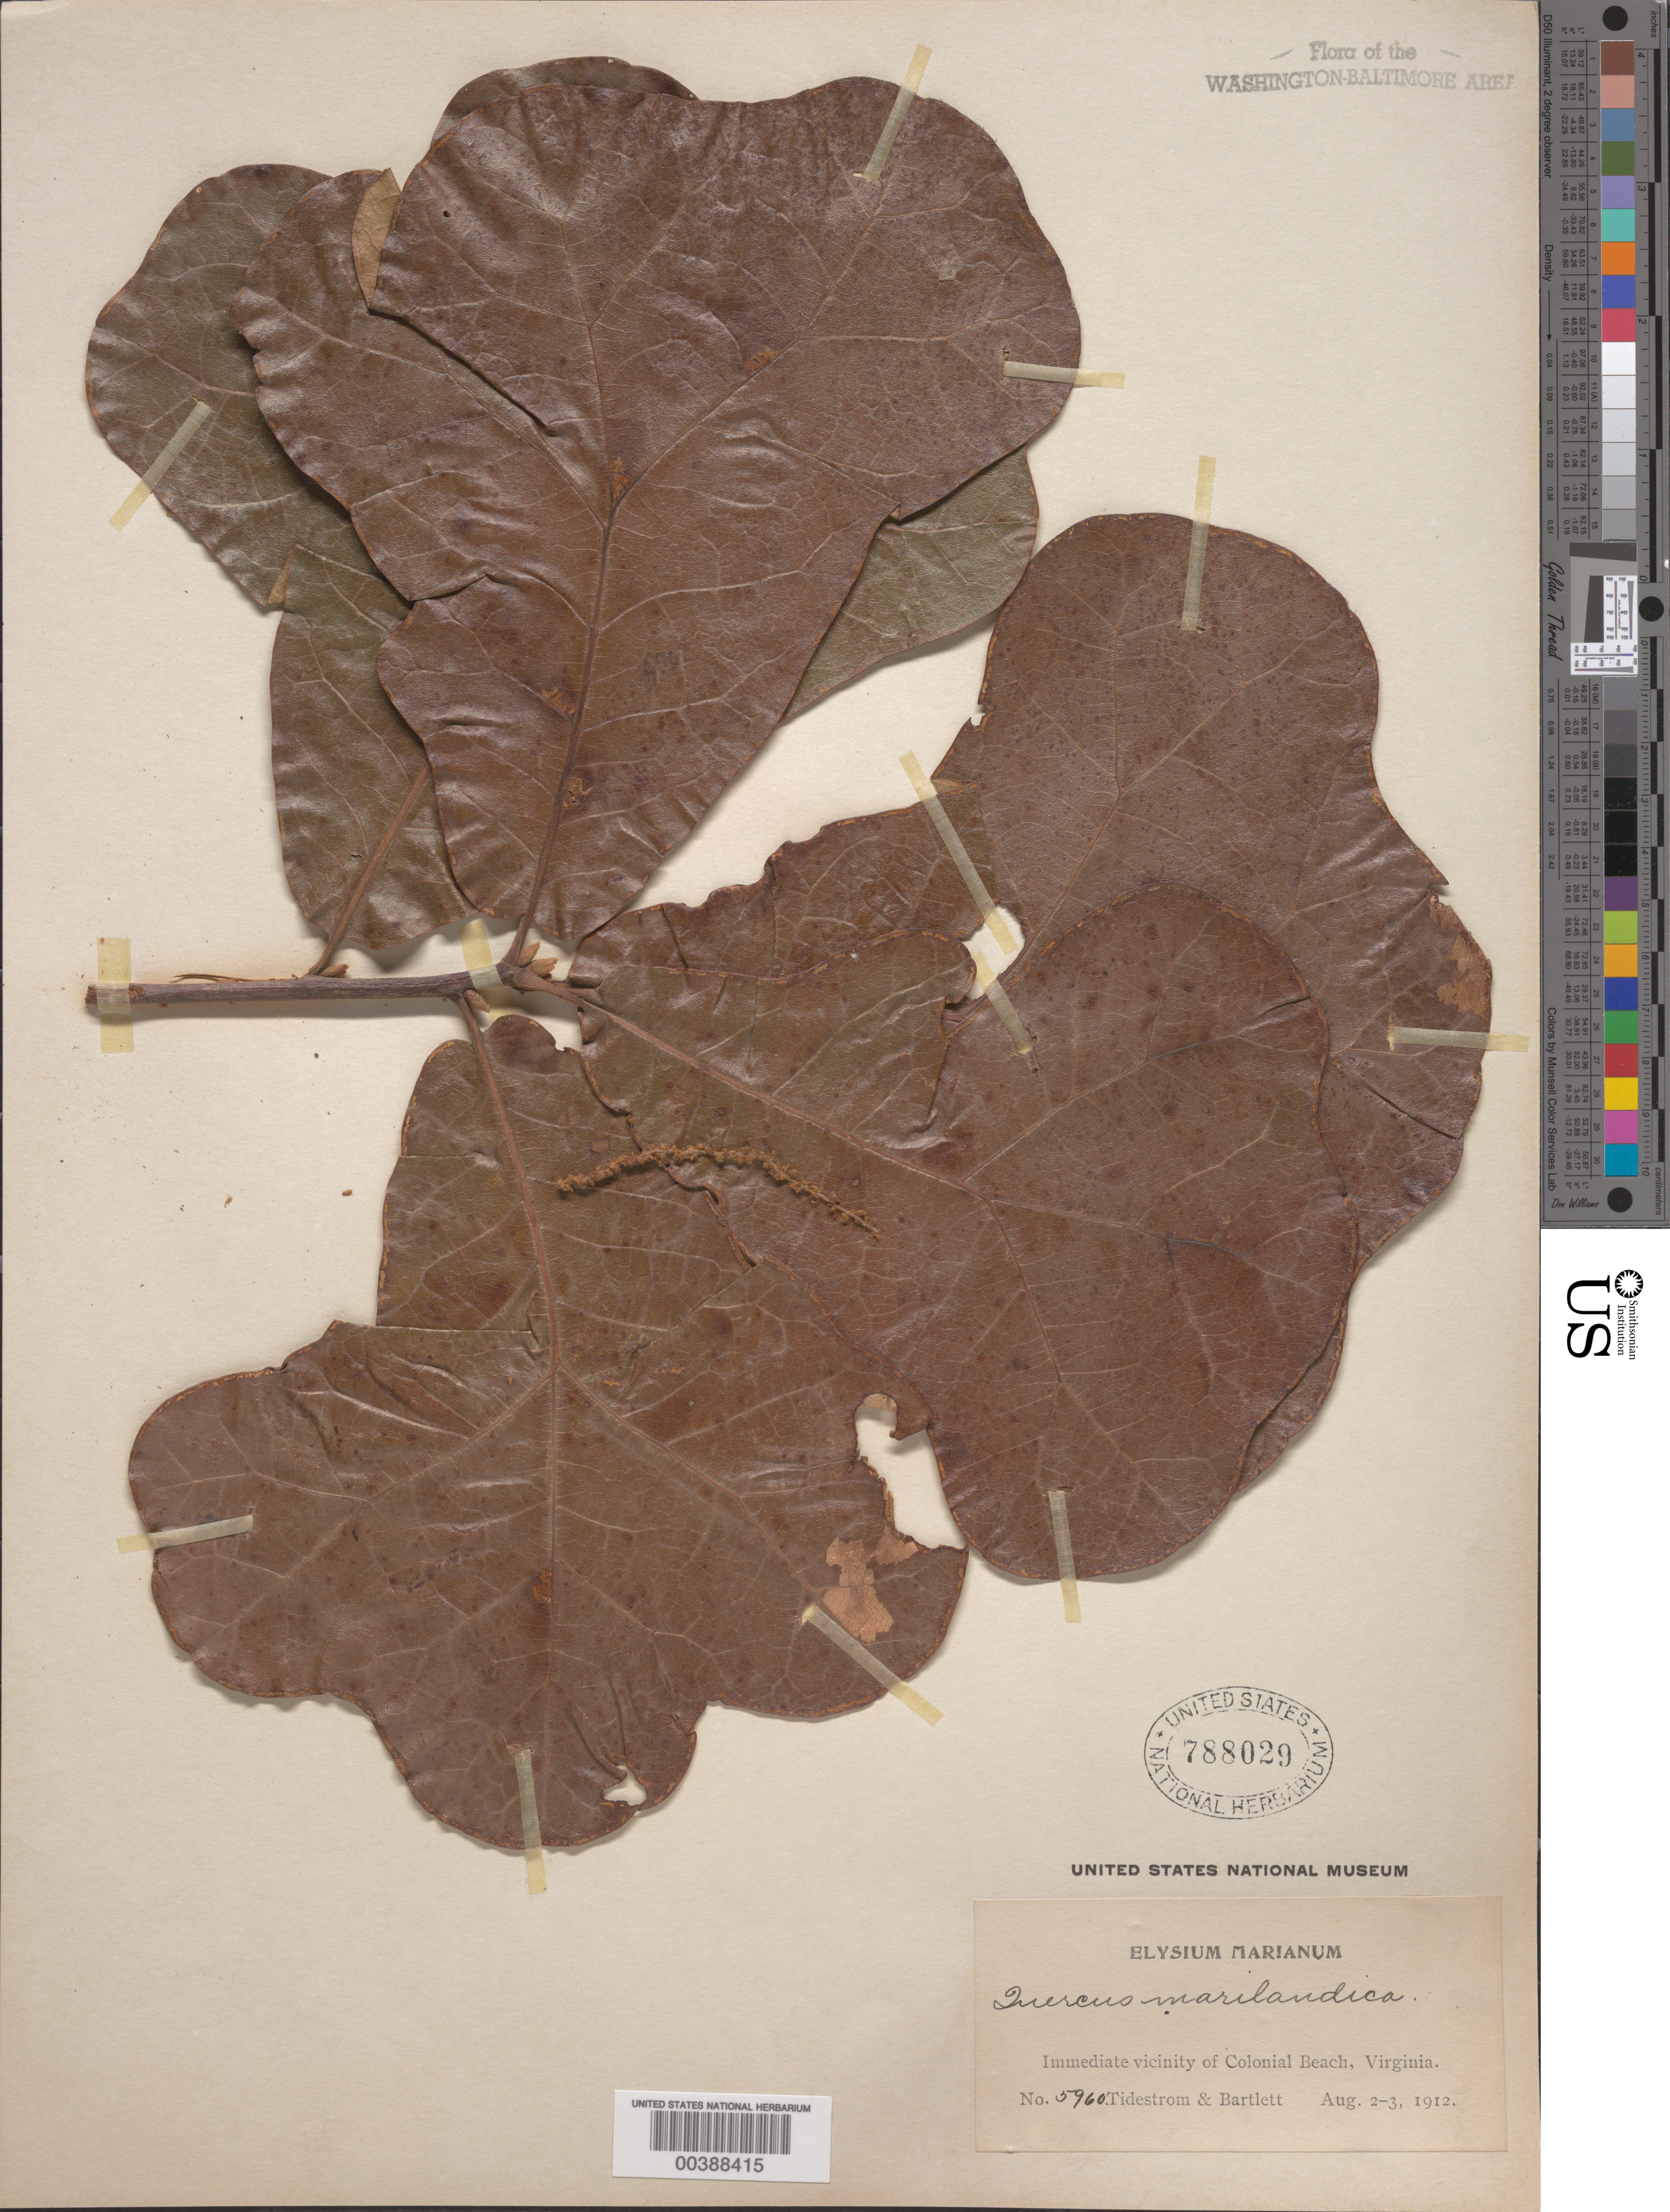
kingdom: Plantae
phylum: Tracheophyta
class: Magnoliopsida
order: Fagales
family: Fagaceae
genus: Quercus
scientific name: Quercus marilandica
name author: (L.) Münchh.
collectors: I. F. Tidestrom & H. H. Bartlett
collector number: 5960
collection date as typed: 02 Aug 1912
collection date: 1912-08-02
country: United States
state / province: Virginia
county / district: Westmoreland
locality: Colonial Beach vicinity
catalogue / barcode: US 788029